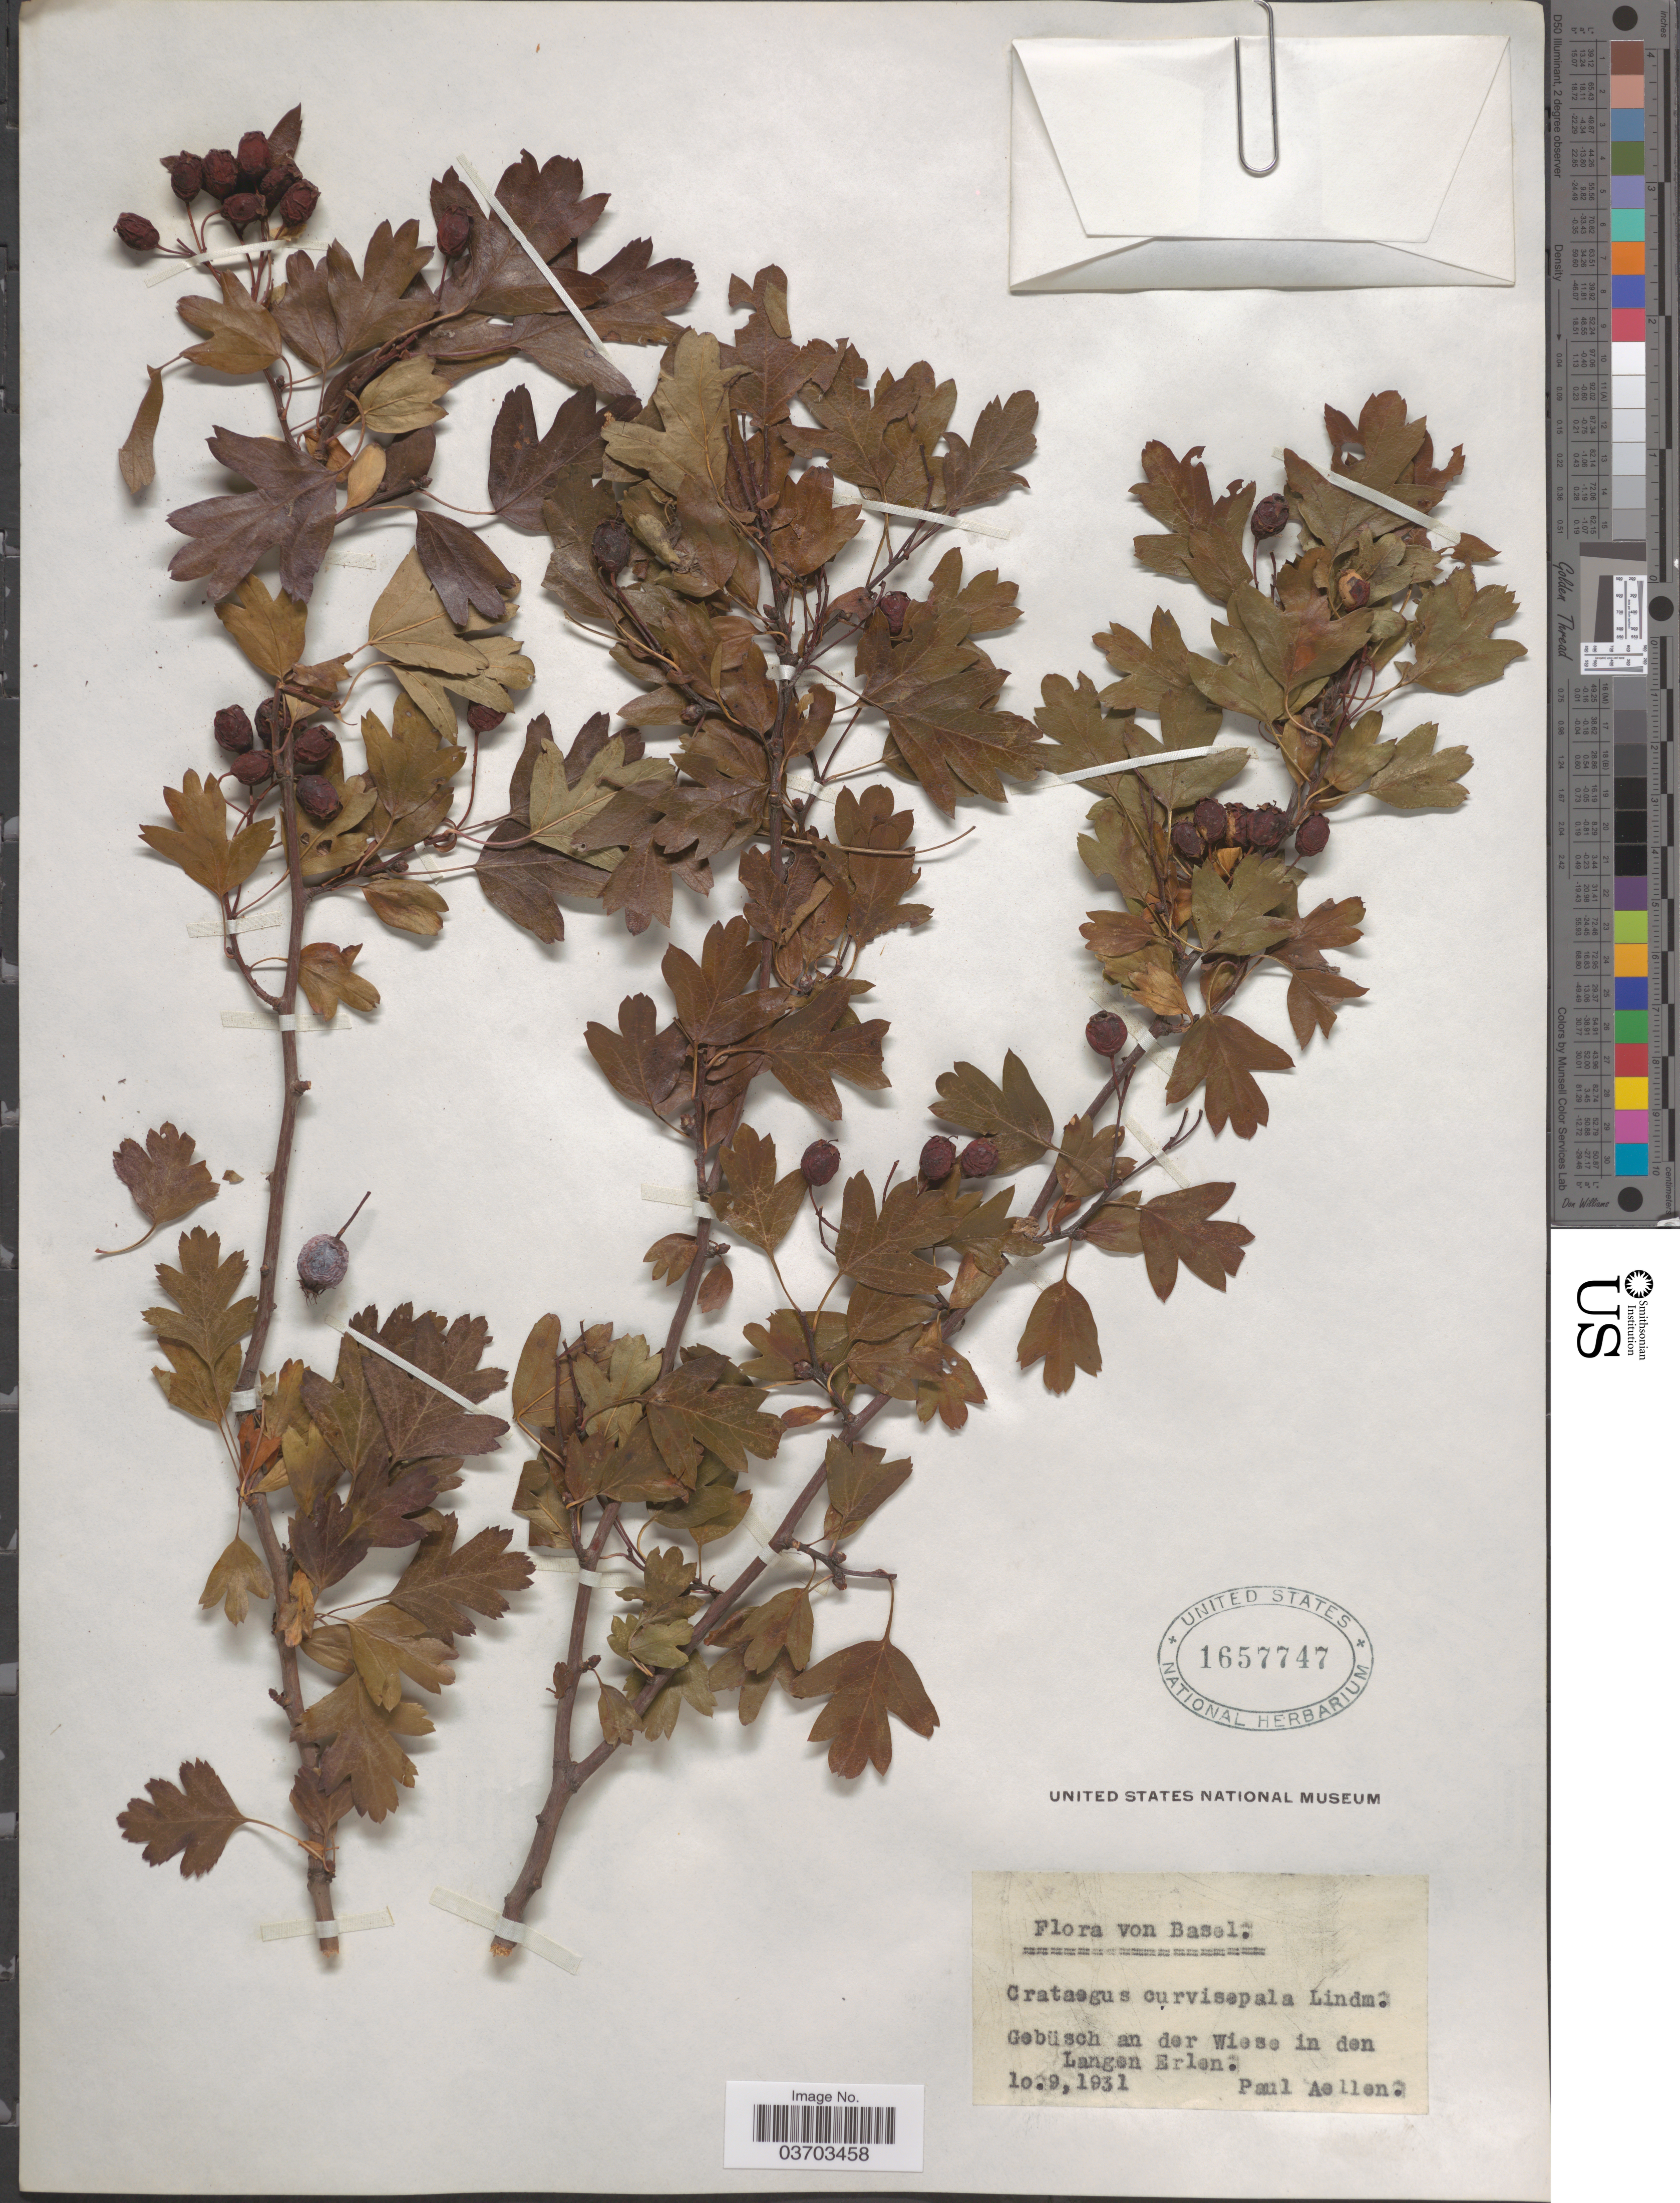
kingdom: Plantae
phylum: Tracheophyta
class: Magnoliopsida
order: Rosales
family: Rosaceae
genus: Crataegus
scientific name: Crataegus rhipidophylla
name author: Gand.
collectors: P. Aellen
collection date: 1931-09-10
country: Switzerland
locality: Basel. Gebüsch an der Wiese in den Langen Erlen.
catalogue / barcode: US 1657747